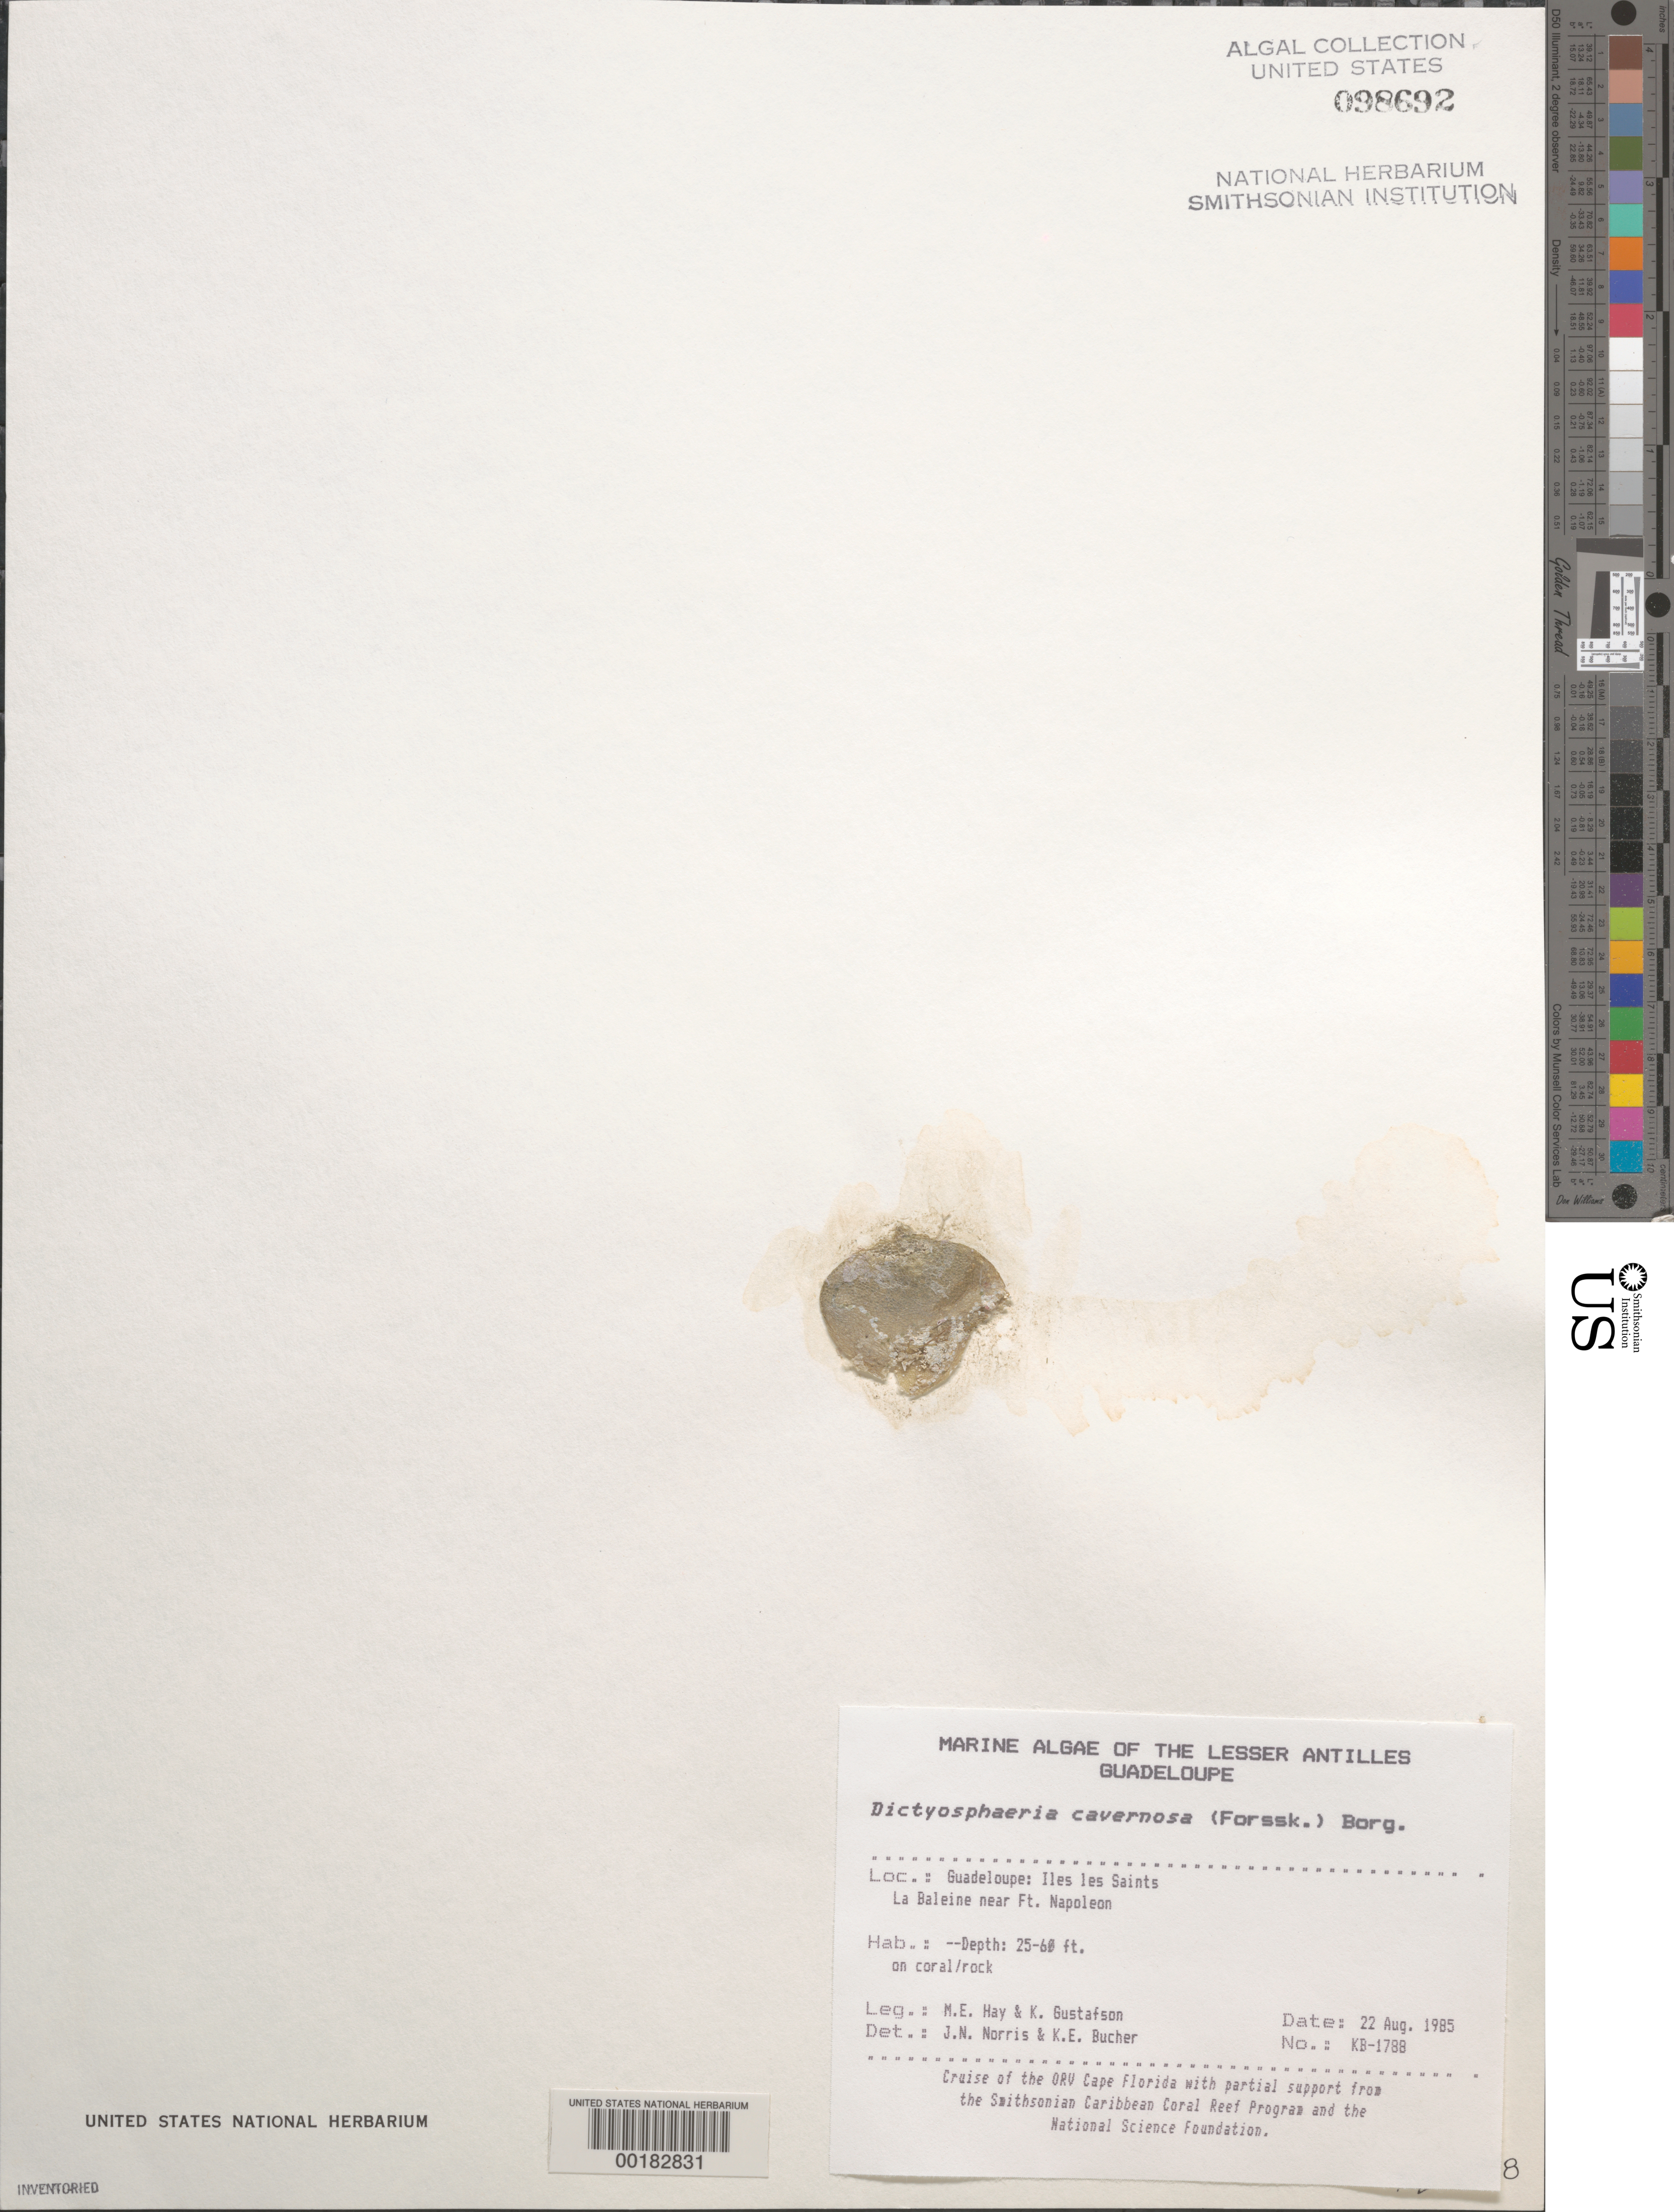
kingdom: Plantae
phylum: Chlorophyta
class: Ulvophyceae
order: Siphonocladales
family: Siphonocladaceae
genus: Dictyosphaeria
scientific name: Dictyosphaeria cavernosa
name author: (Forssk.) Børgesen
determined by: Norris, J. N.; Bucher, K. E.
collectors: M. E. Hay & K. Gustafson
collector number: KB-1788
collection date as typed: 22 Aug 1985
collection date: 1985-08-22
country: Guadeloupe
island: Iles des Saintes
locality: La Baleine near Fort Napoleon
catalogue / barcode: US 98692